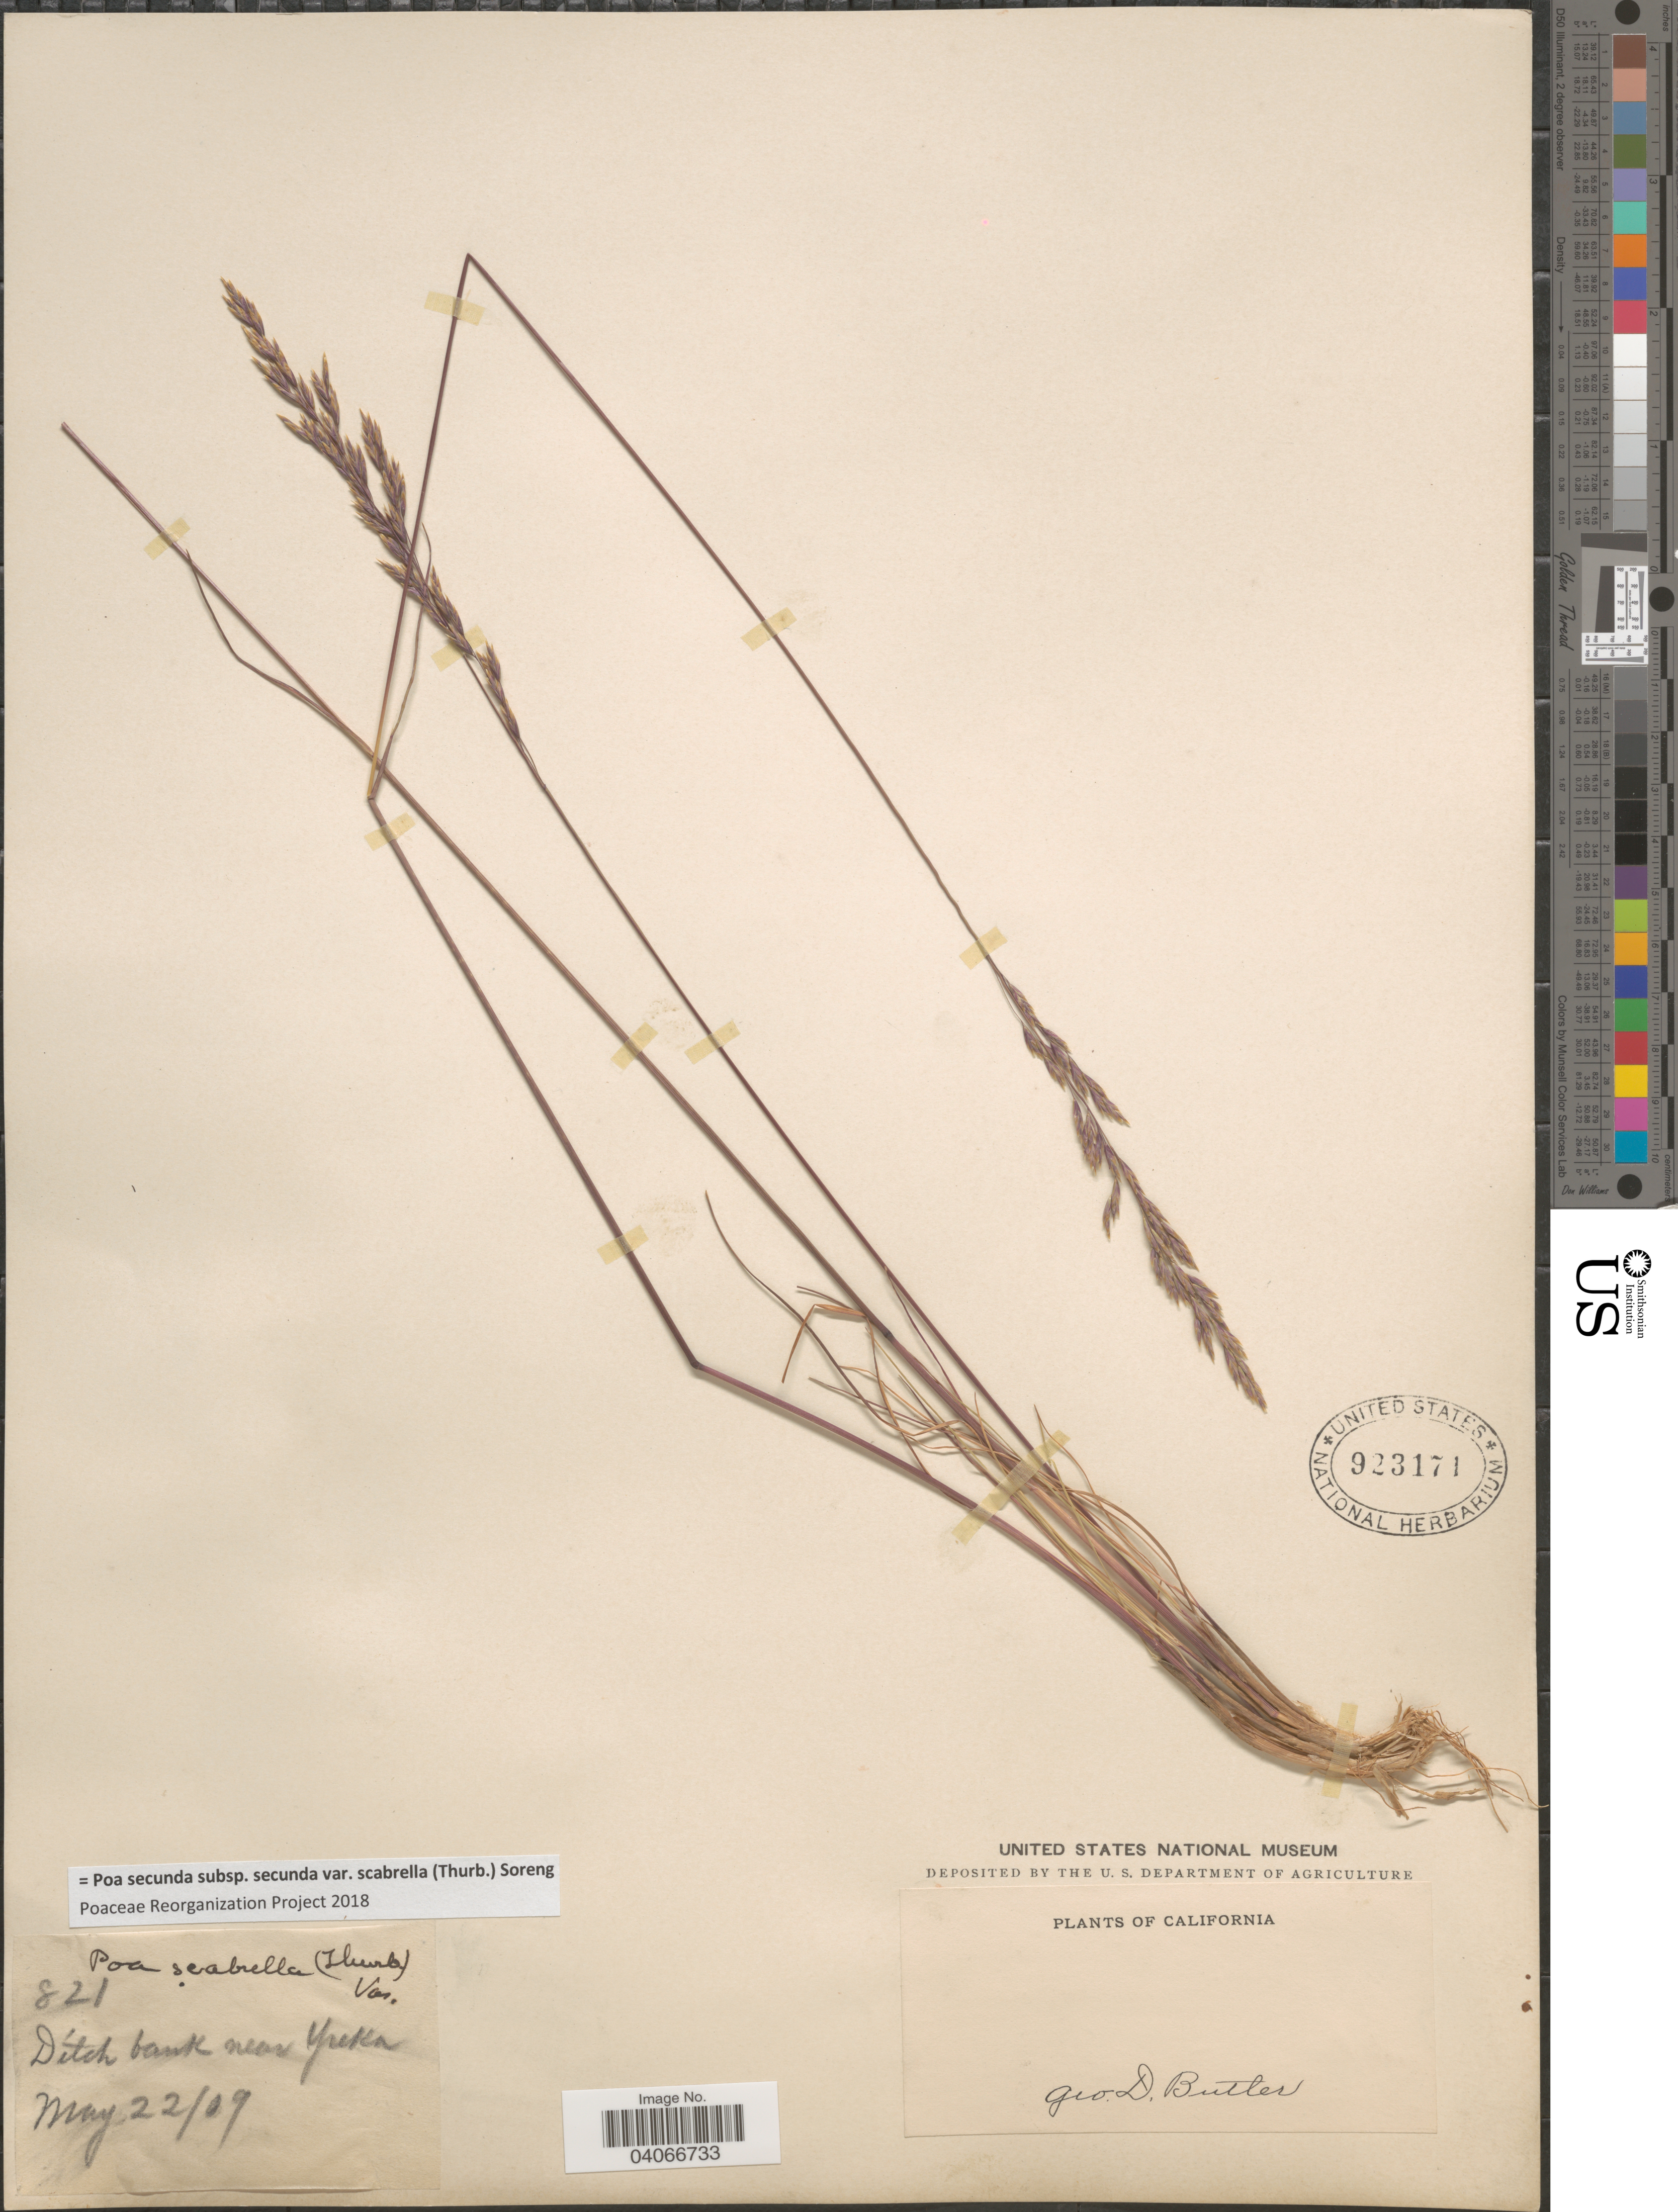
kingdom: Plantae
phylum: Tracheophyta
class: Liliopsida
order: Poales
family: Poaceae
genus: Poa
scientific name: Poa secunda subsp. secunda var. scabrella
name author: (Thurb.) Soreng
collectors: G. D. Butler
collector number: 821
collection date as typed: Transcribed d/m/y: 22/5/9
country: United States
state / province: California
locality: Ditch bank near Yreka.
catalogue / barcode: US 923171